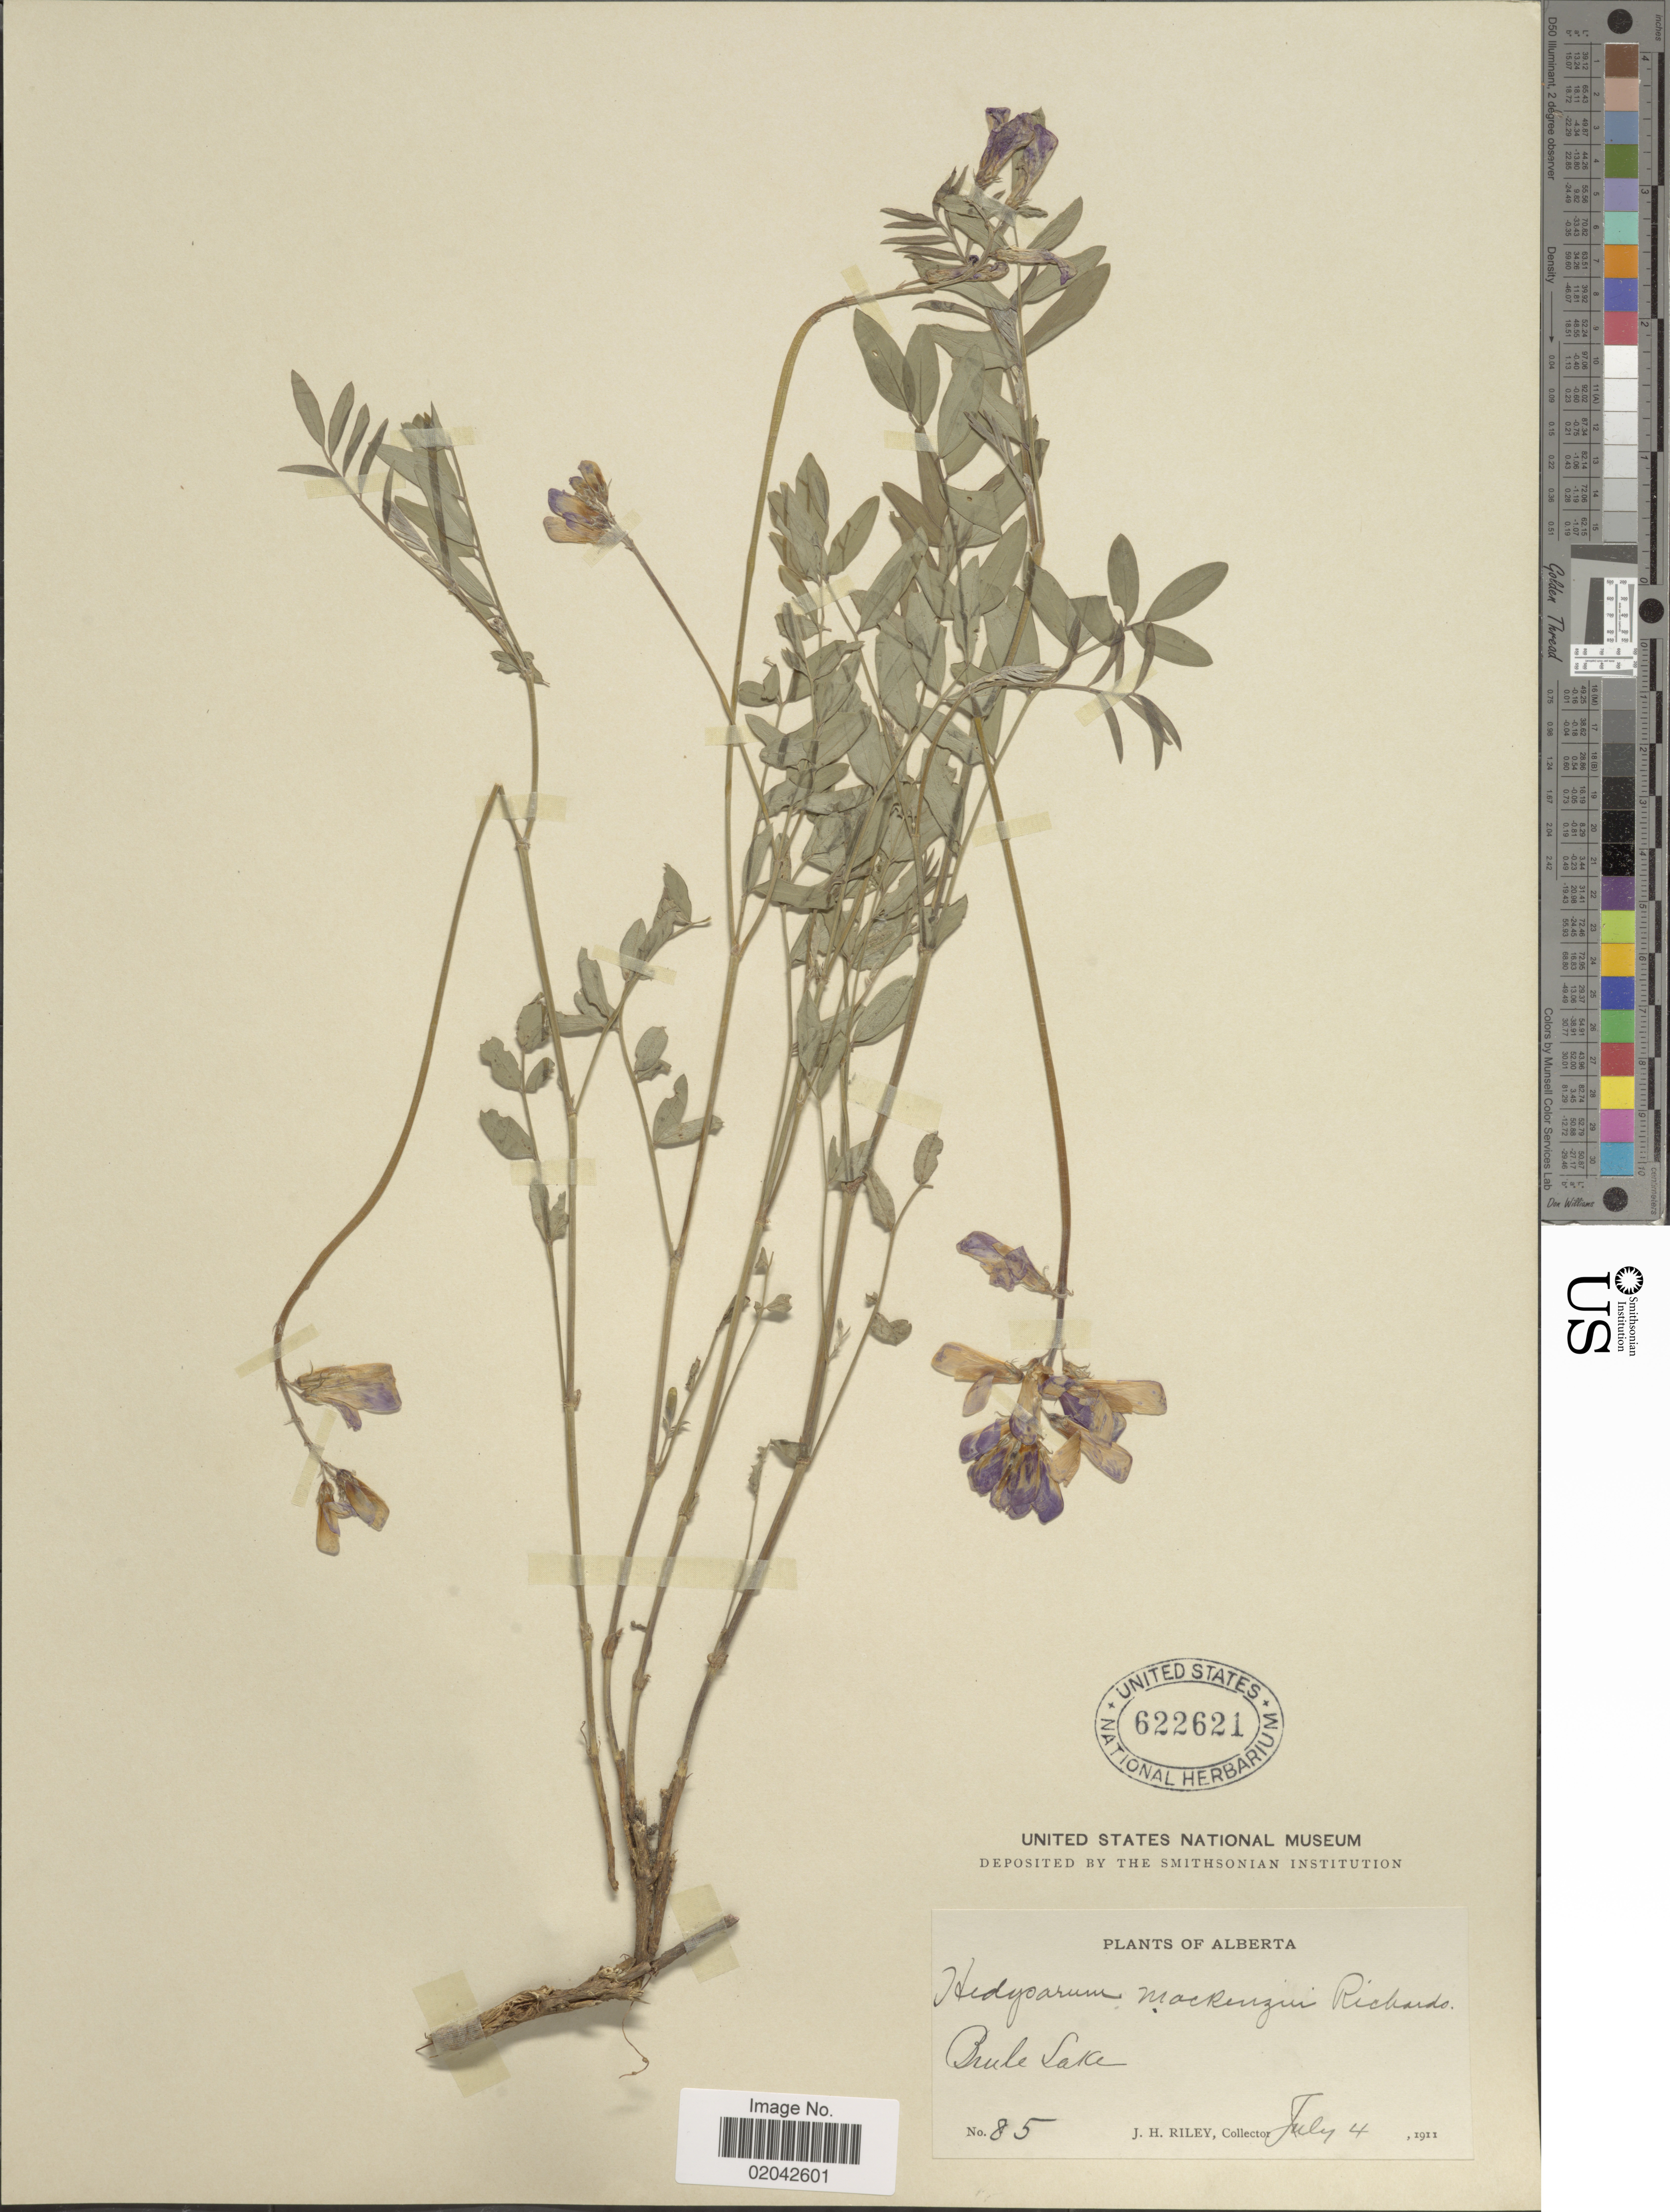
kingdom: Plantae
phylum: Tracheophyta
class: Magnoliopsida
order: Fabales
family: Fabaceae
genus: Hedysarum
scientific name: Hedysarum mackenziei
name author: Richardson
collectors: J. H. Riley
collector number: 85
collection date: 1911-07-04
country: Canada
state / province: Alberta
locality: Brule Lake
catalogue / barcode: US 622621